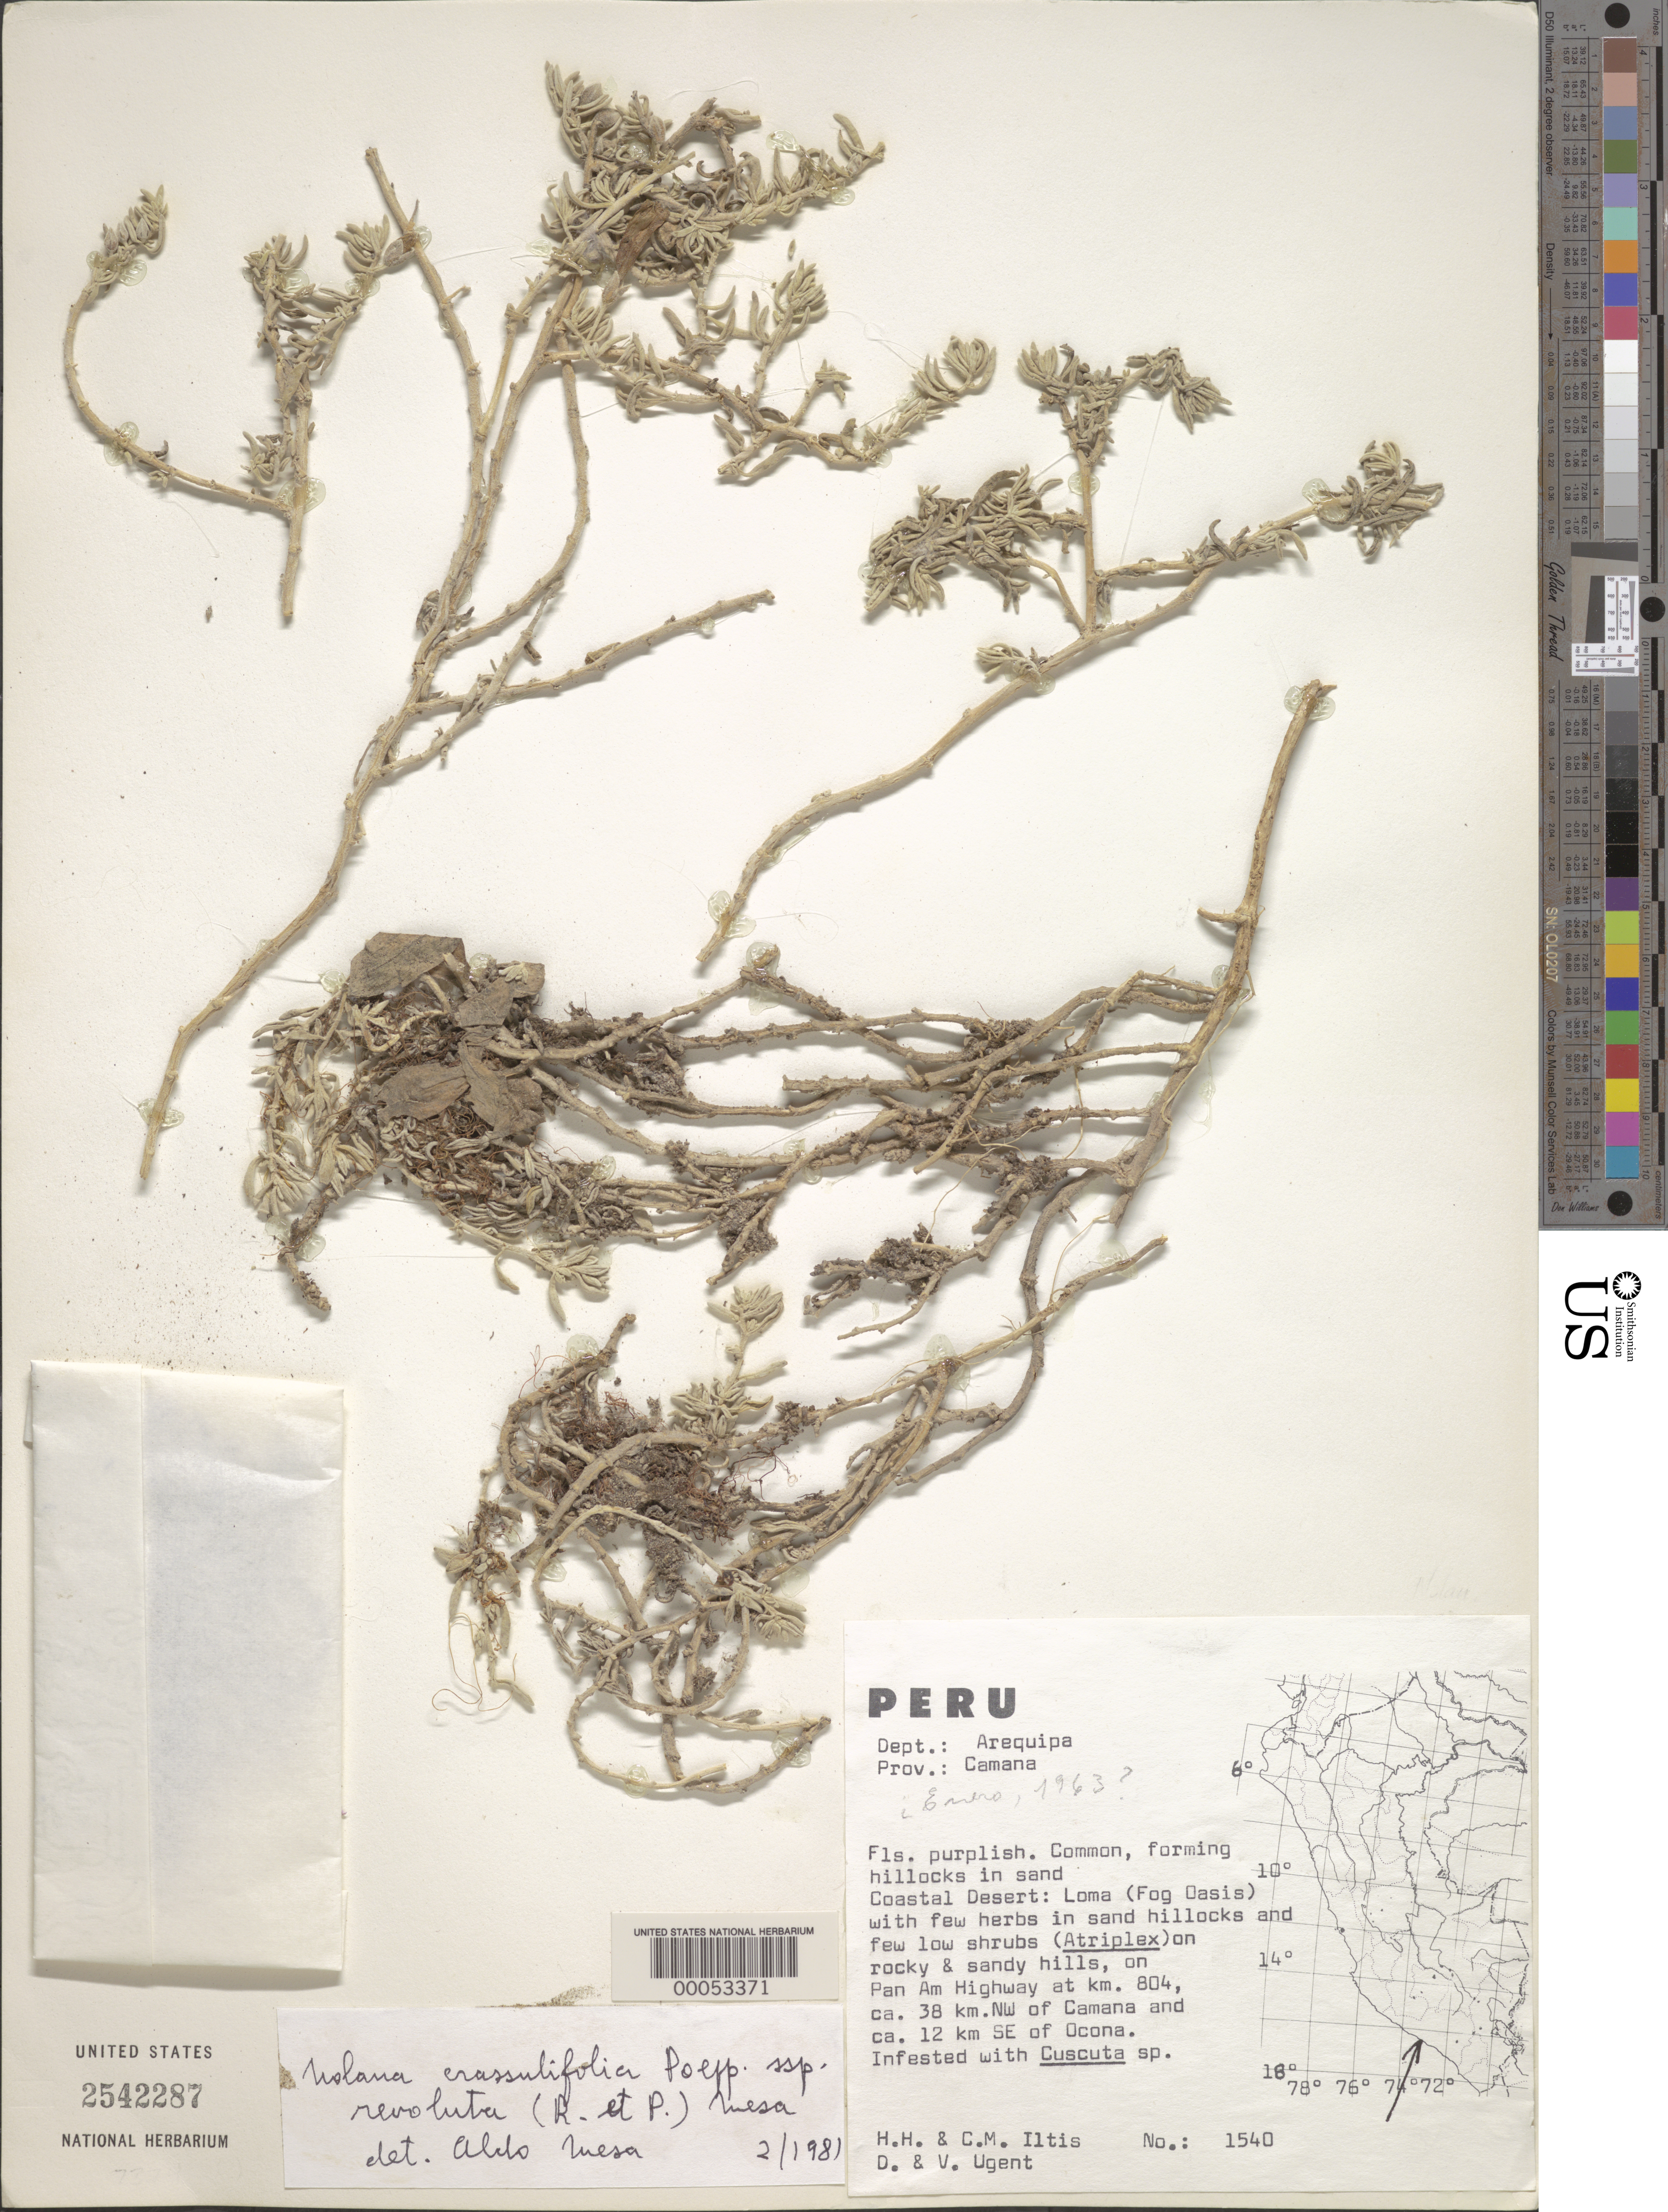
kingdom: Plantae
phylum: Tracheophyta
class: Magnoliopsida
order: Solanales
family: Solanaceae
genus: Nolana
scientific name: Nolana crassulifolia subsp. revoluta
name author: (Ruiz & Pav.) Mesa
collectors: H. H. Iltis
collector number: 1540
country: Peru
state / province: Arequipa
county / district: Camaná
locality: Pan American Highway at km 804, ca. 38 km NW of Camaná and ca. 12 km SE of Ocoña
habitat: Coastal desert, forming hillocks in sand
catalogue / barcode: US 2542287